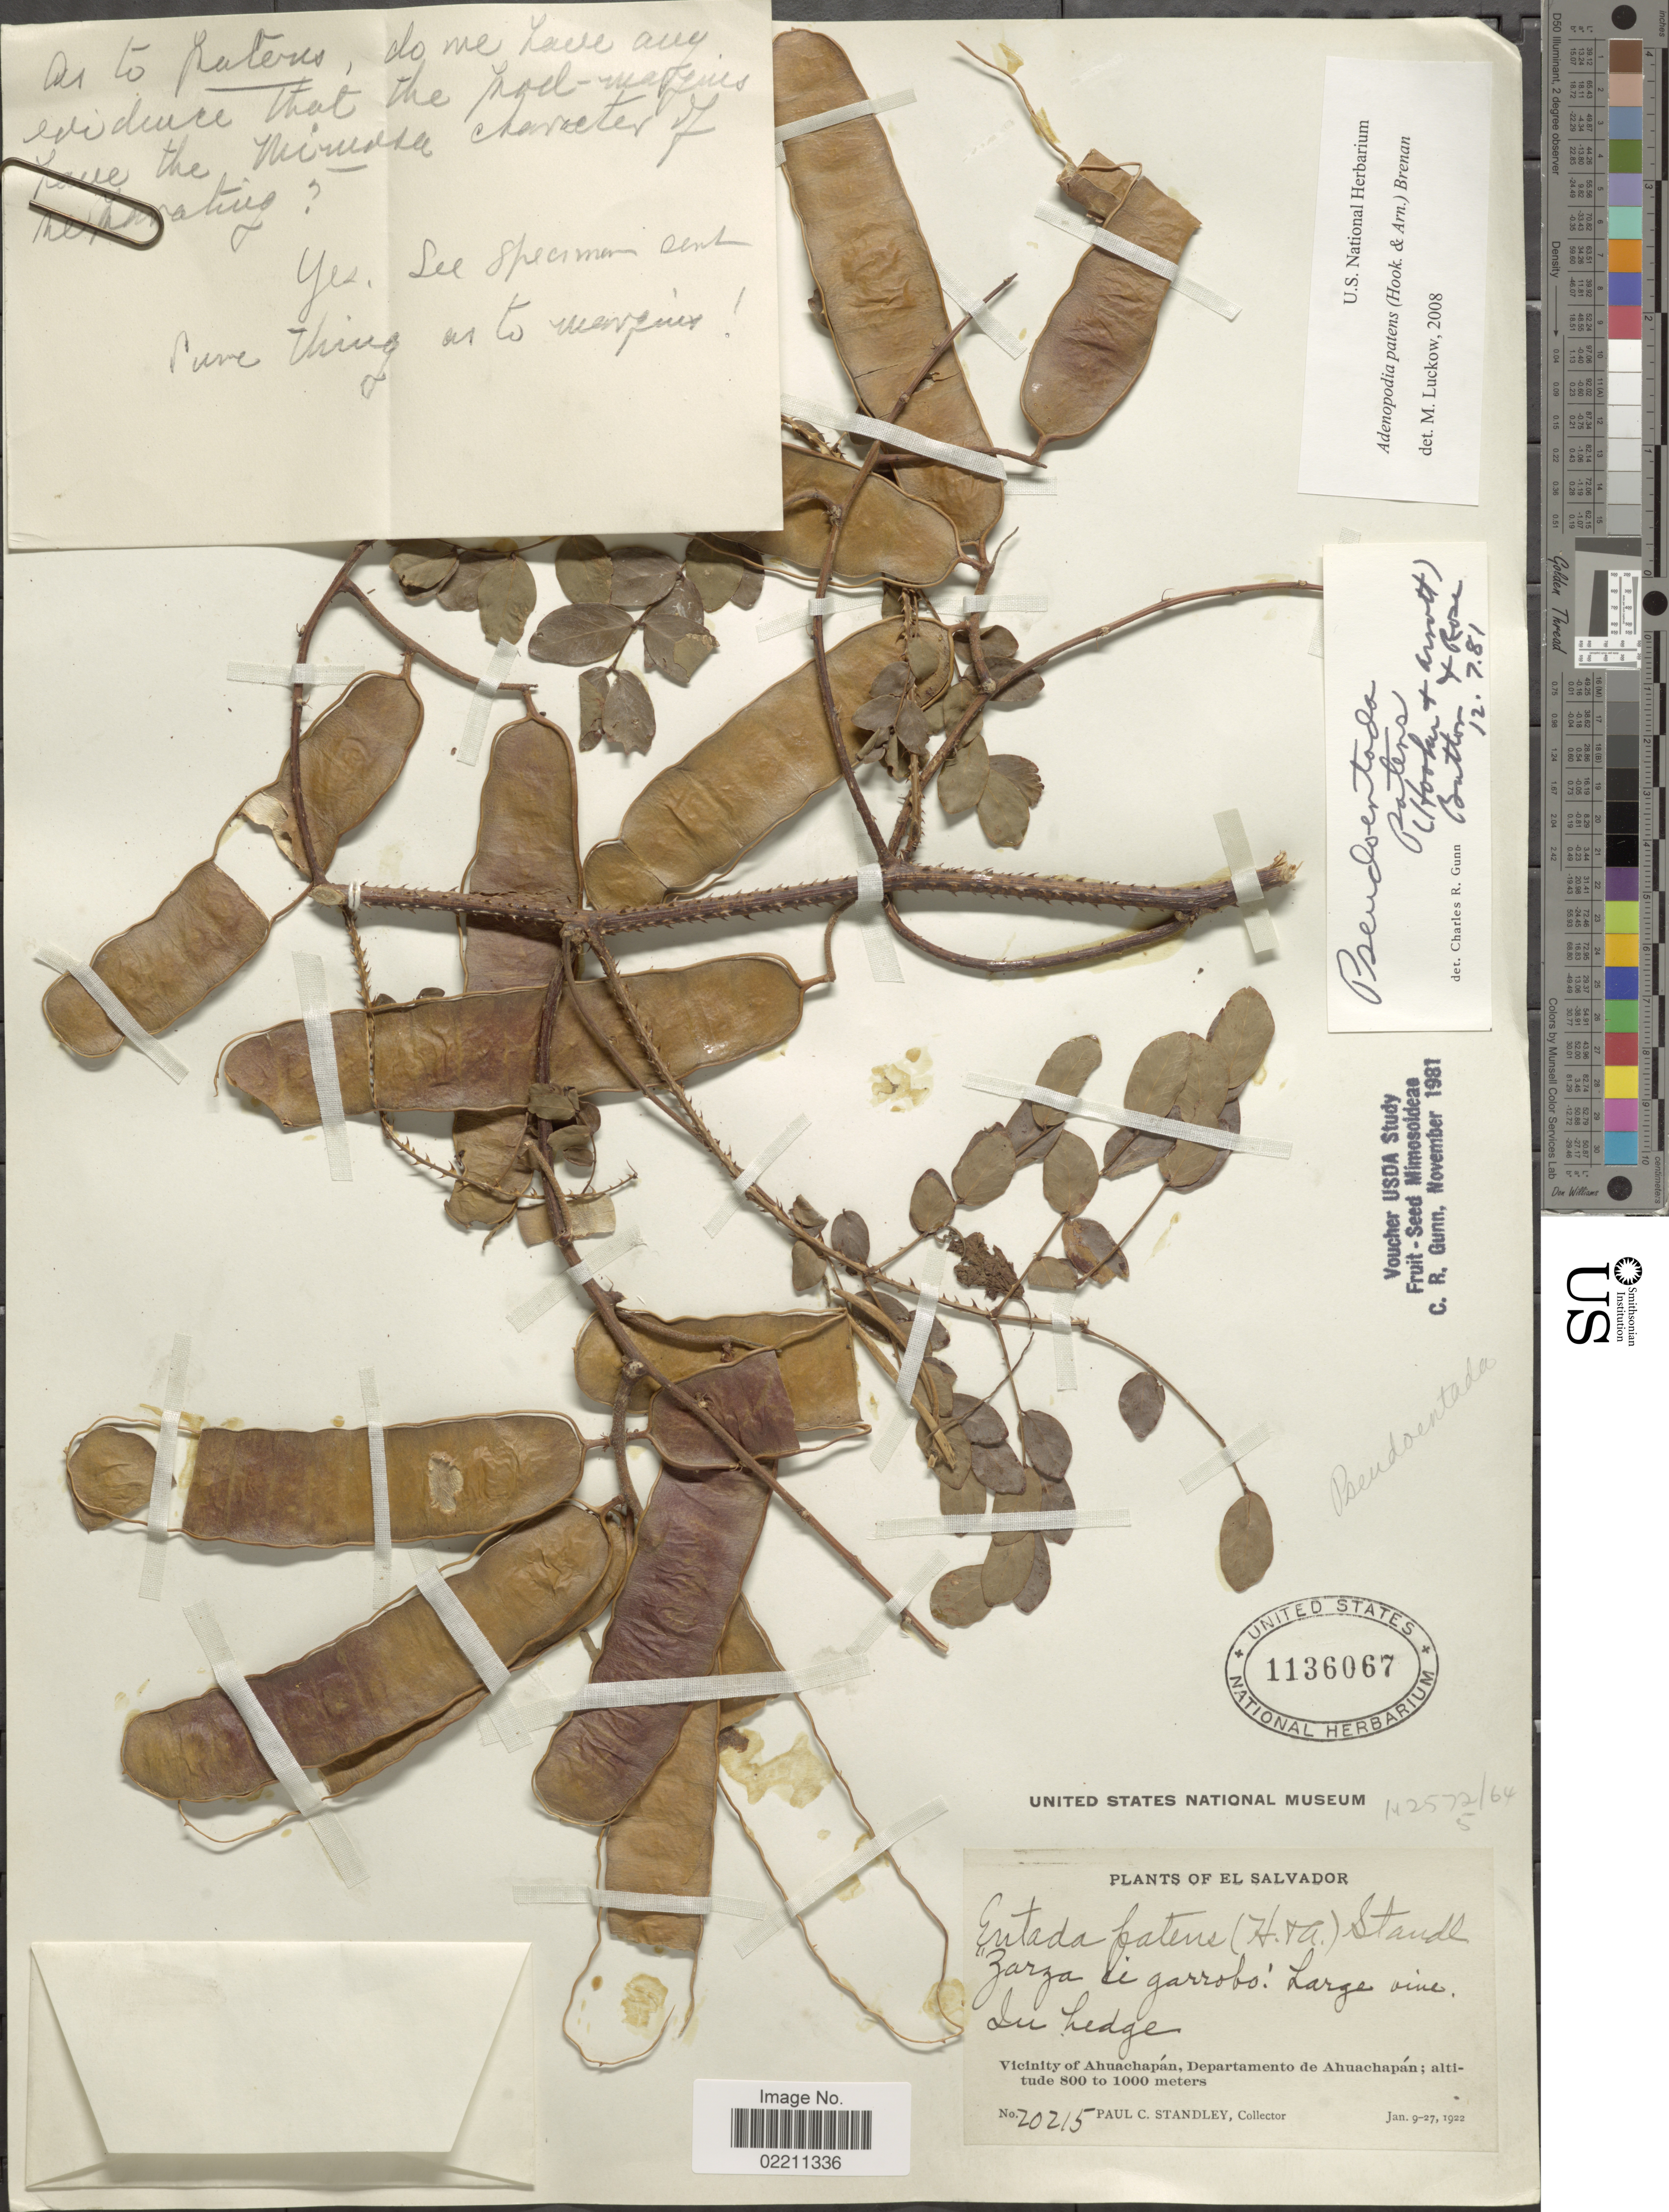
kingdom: Plantae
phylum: Tracheophyta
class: Magnoliopsida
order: Fabales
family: Fabaceae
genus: Adenopodia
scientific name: Adenopodia patens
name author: (Hook. & Arn.) Brenan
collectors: P. C. Standley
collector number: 20215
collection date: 1922-01-09/1922-01-27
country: El Salvador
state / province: Ahuachapan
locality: El Salvador, Vicinity of Ahuachapan, Departamento de Ahuachapan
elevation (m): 800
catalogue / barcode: US 1136067